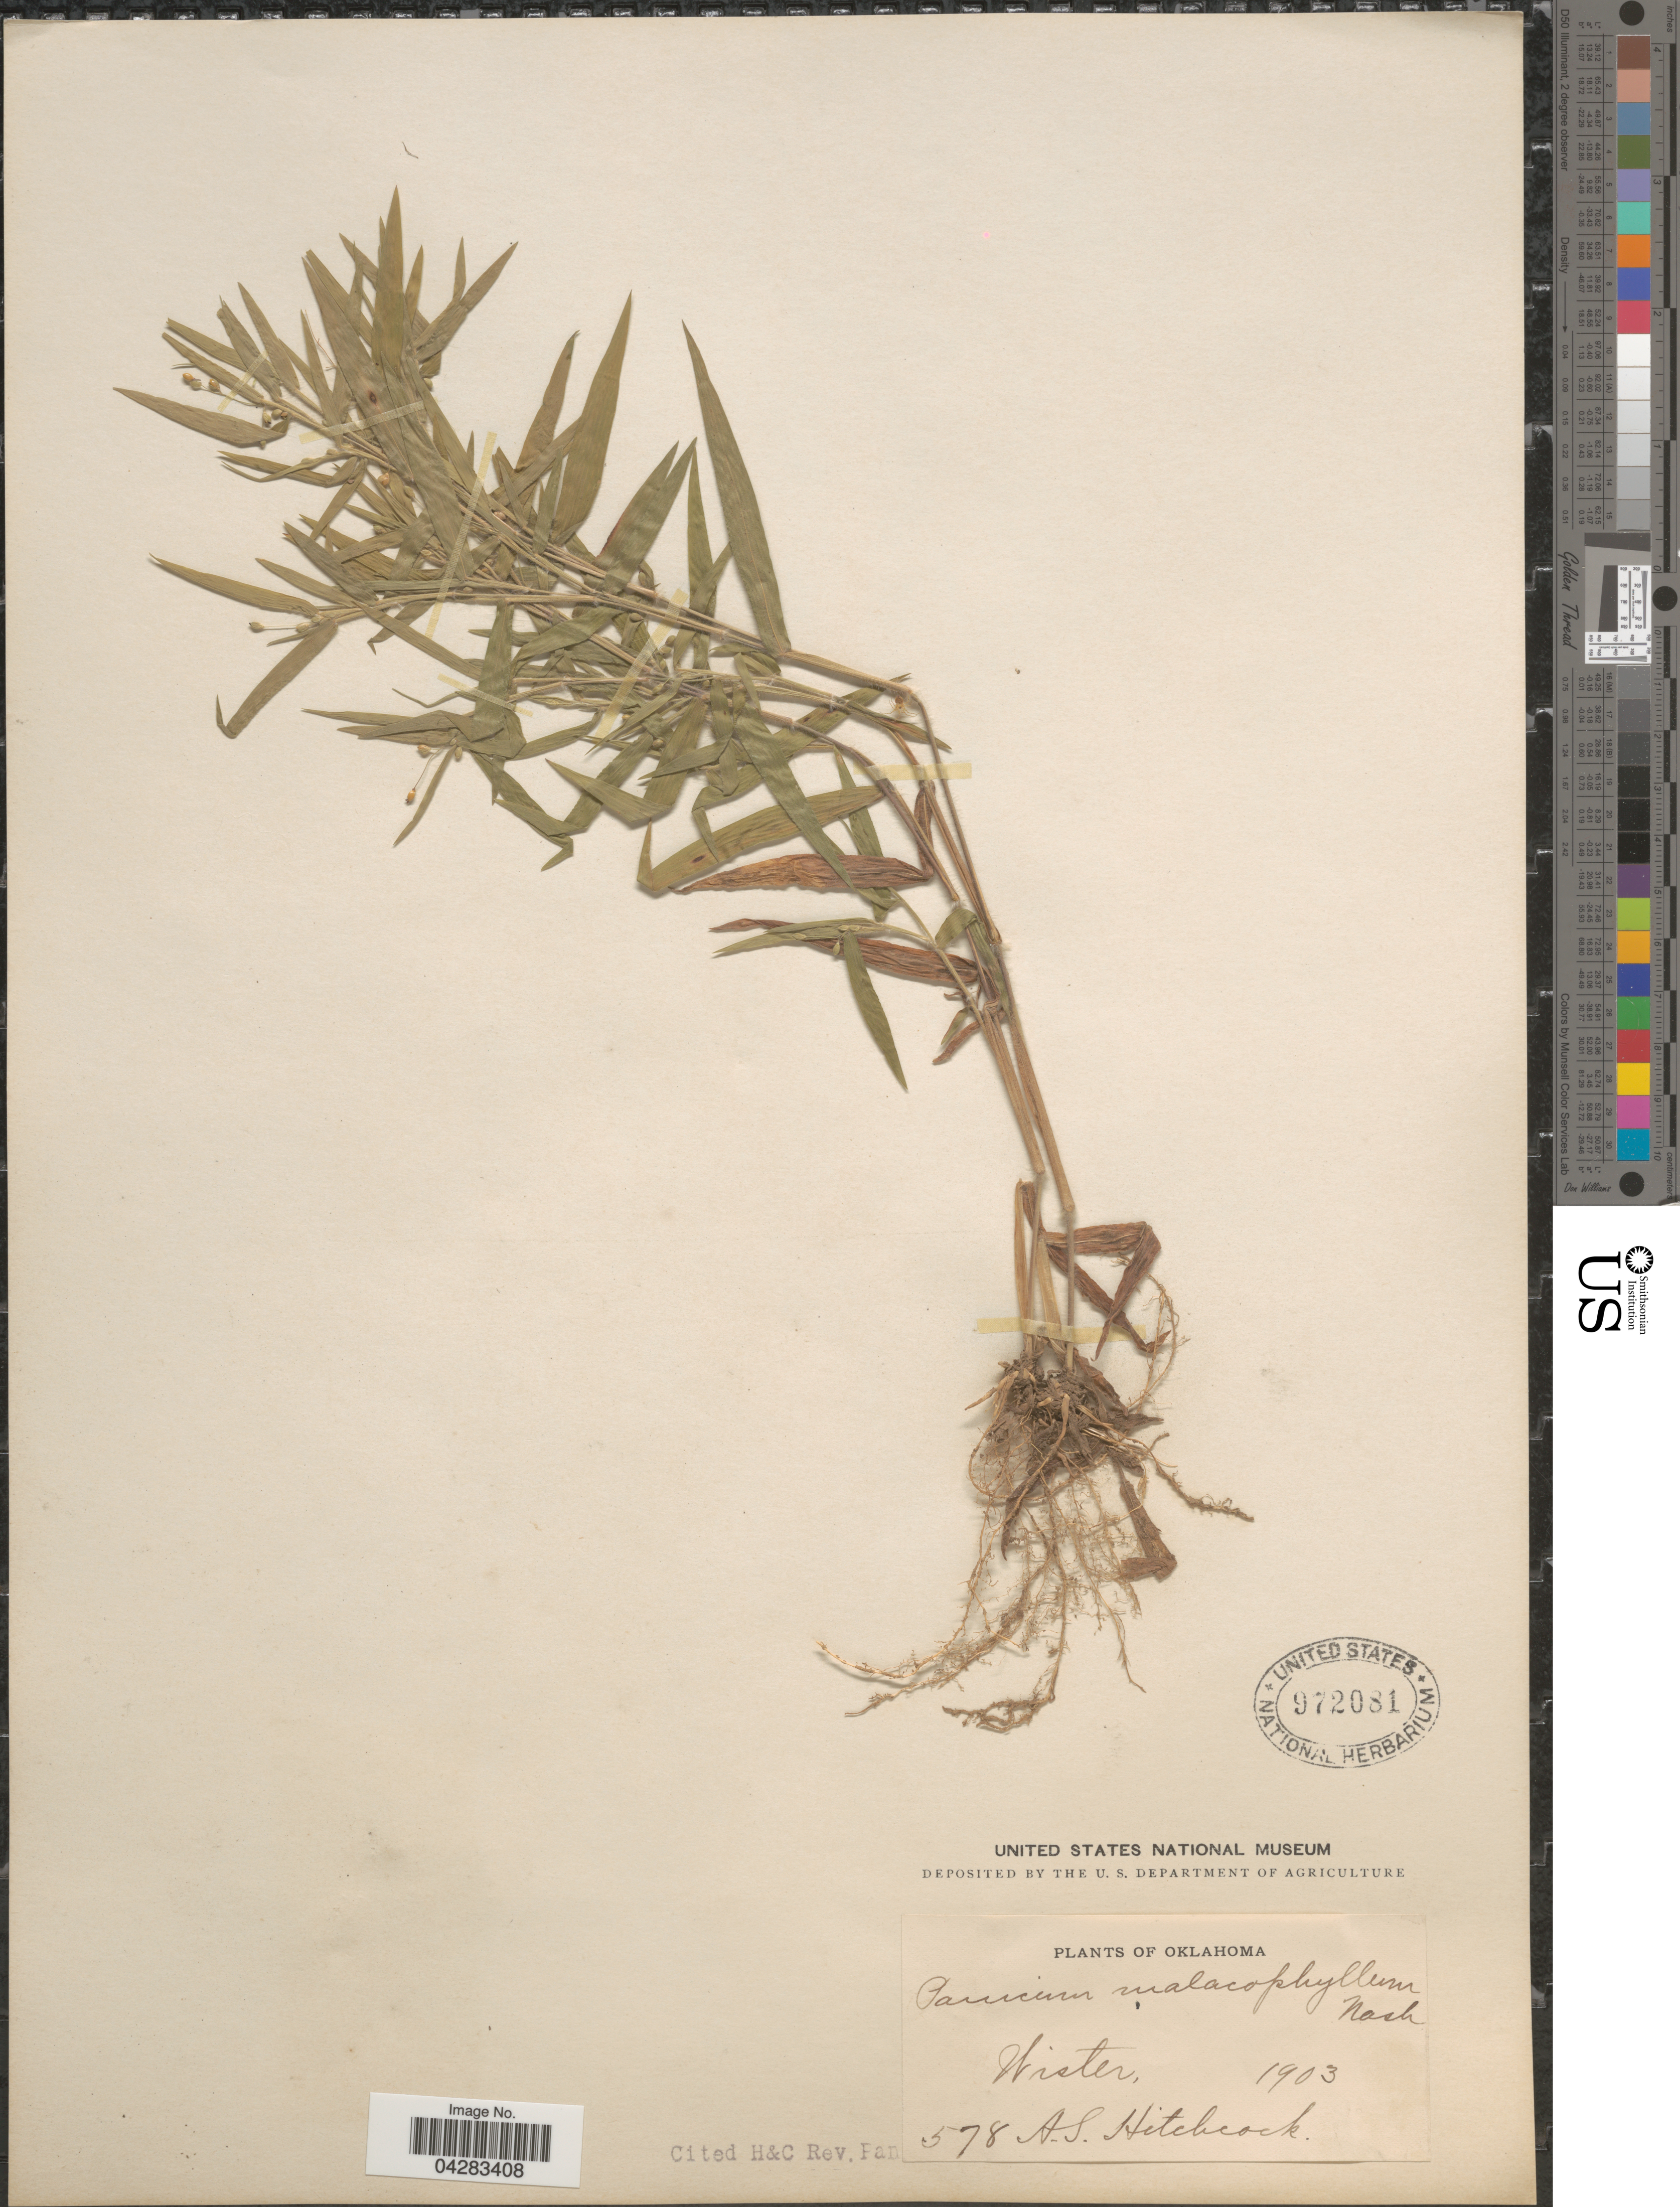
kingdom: Plantae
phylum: Tracheophyta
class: Liliopsida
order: Poales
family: Poaceae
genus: Dichanthelium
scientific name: Dichanthelium malacophyllum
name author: (Nash) Gould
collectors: A. S. Hitchcock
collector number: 578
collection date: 1903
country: United States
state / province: Oklahoma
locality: Wister.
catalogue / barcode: US 972081